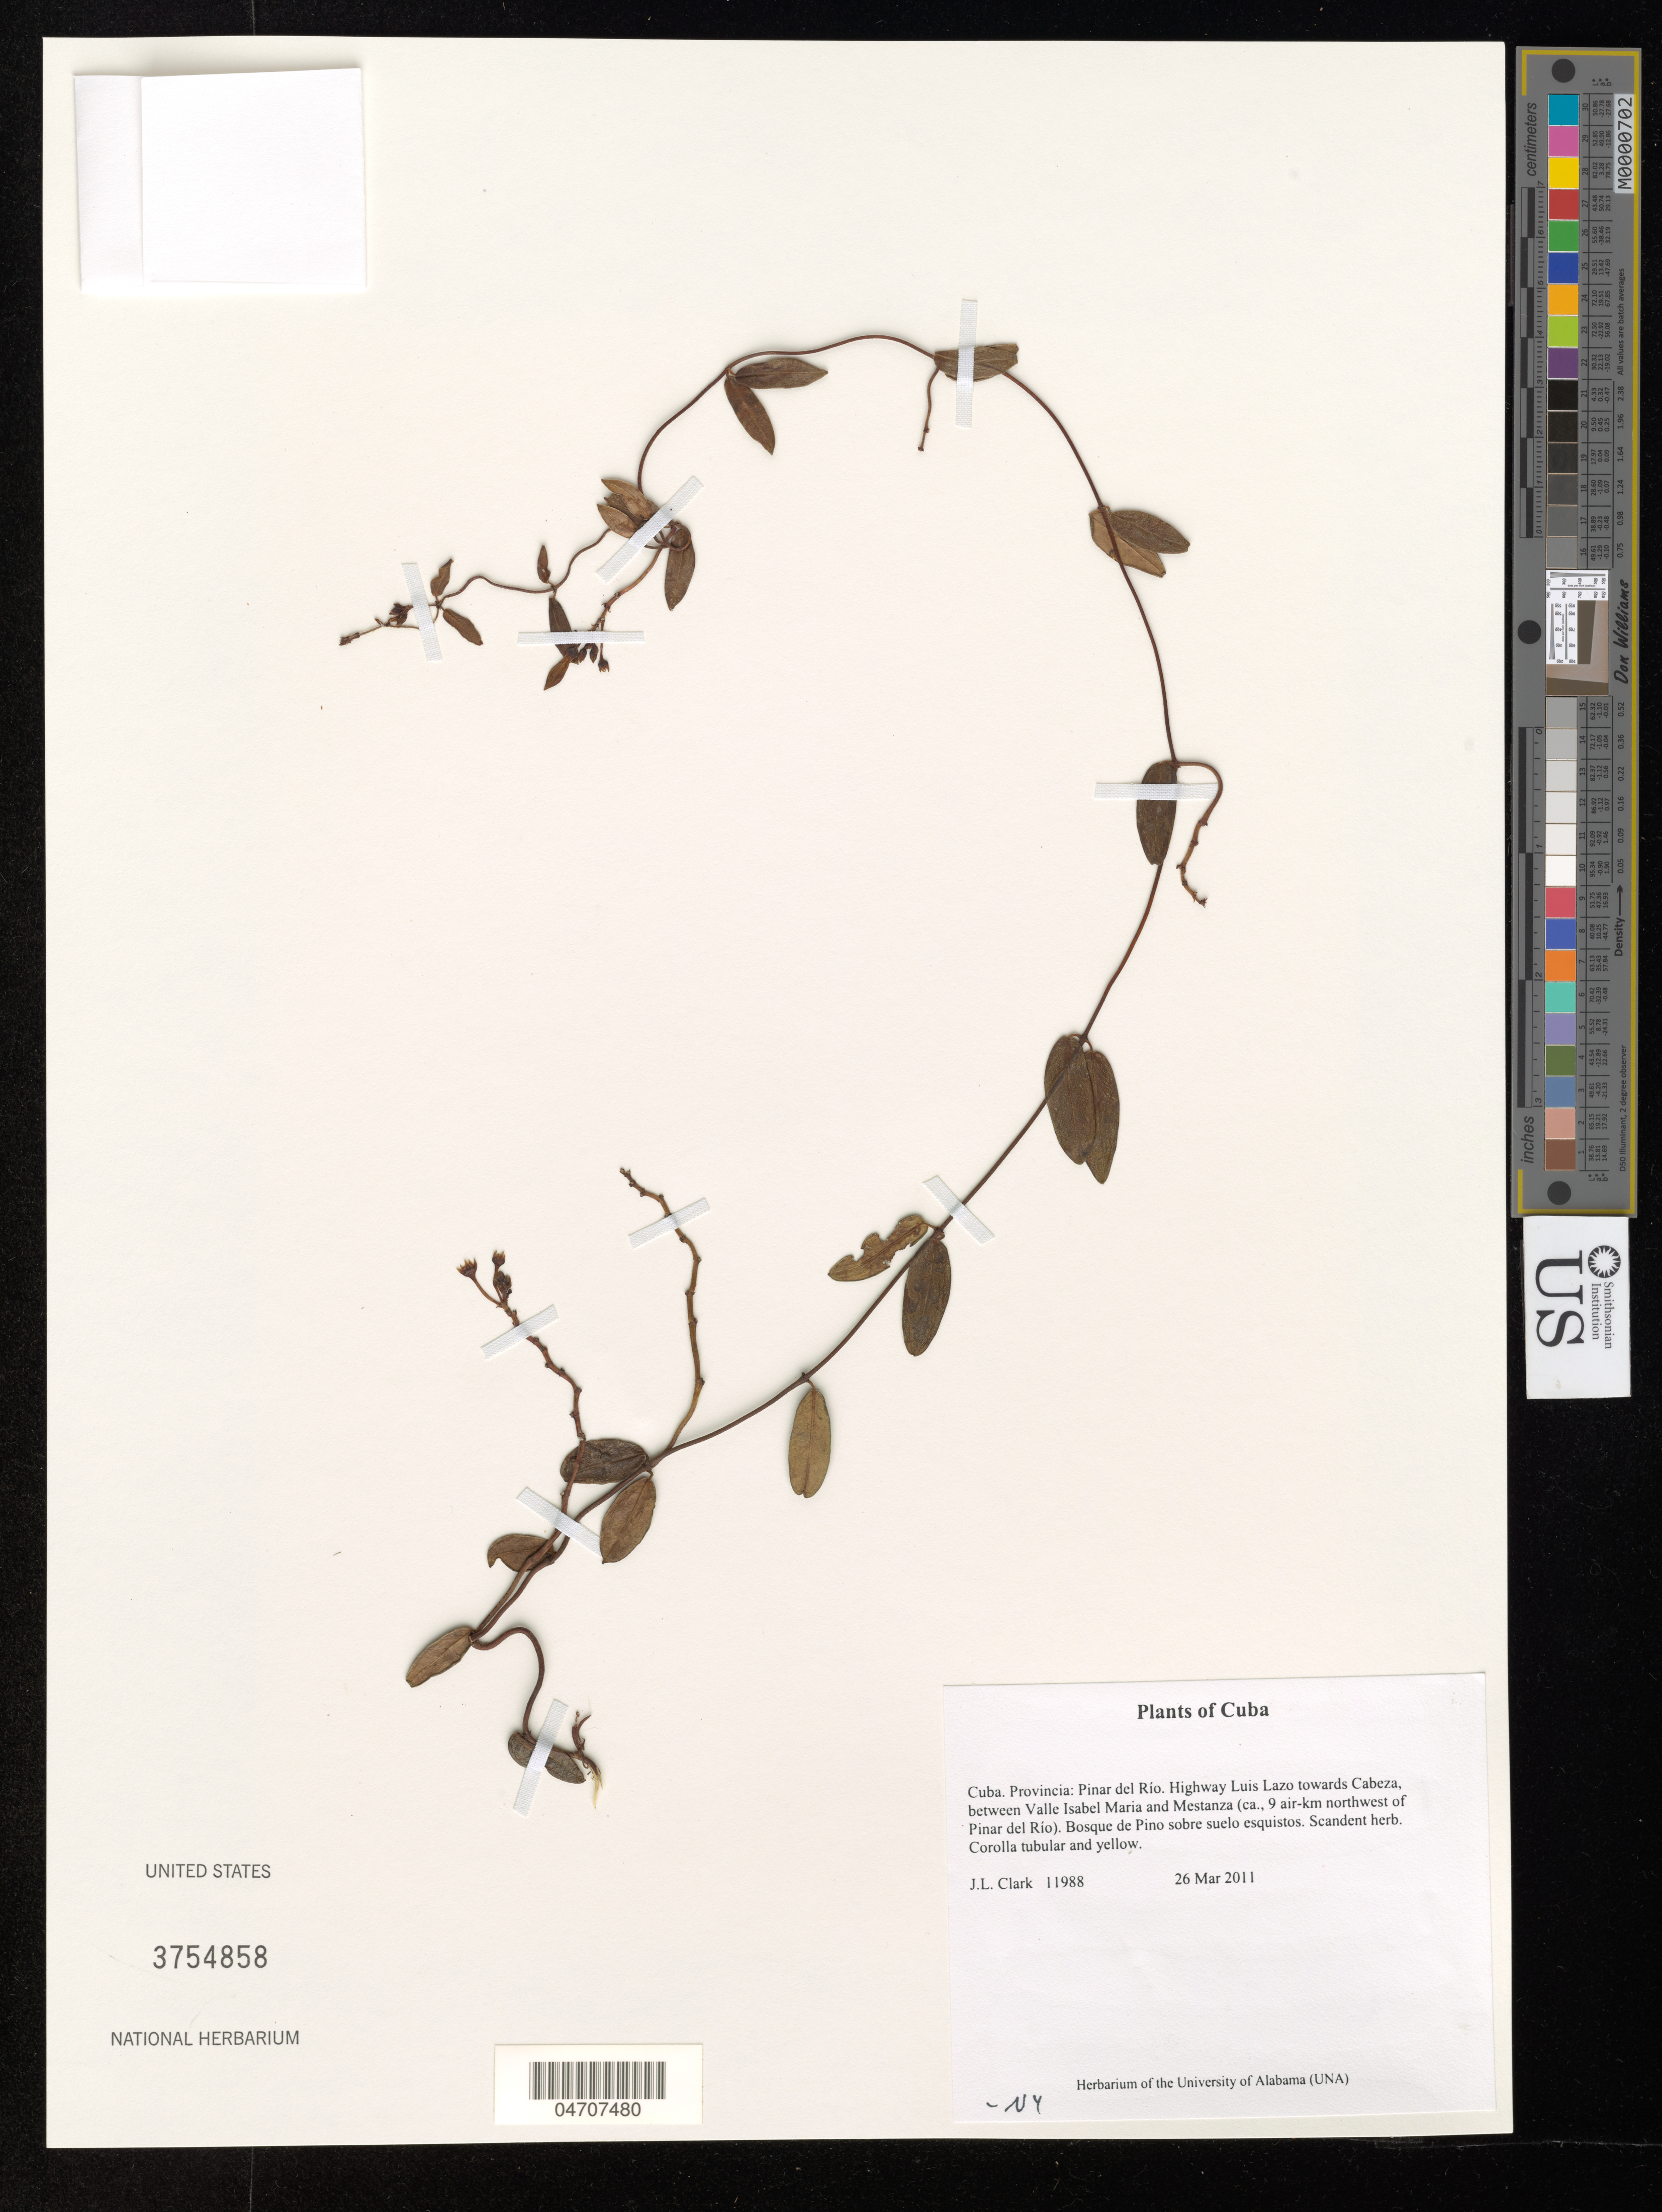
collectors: J. L. Clark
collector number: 11988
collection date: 2011-03-26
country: Cuba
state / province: Pinar del Río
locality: Highway Luis Lazo towards Cabeza, between Valle Isabel Maria and Mestanza (ca. 9 air-km northwest of Pinar del Río).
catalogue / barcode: US 3754858